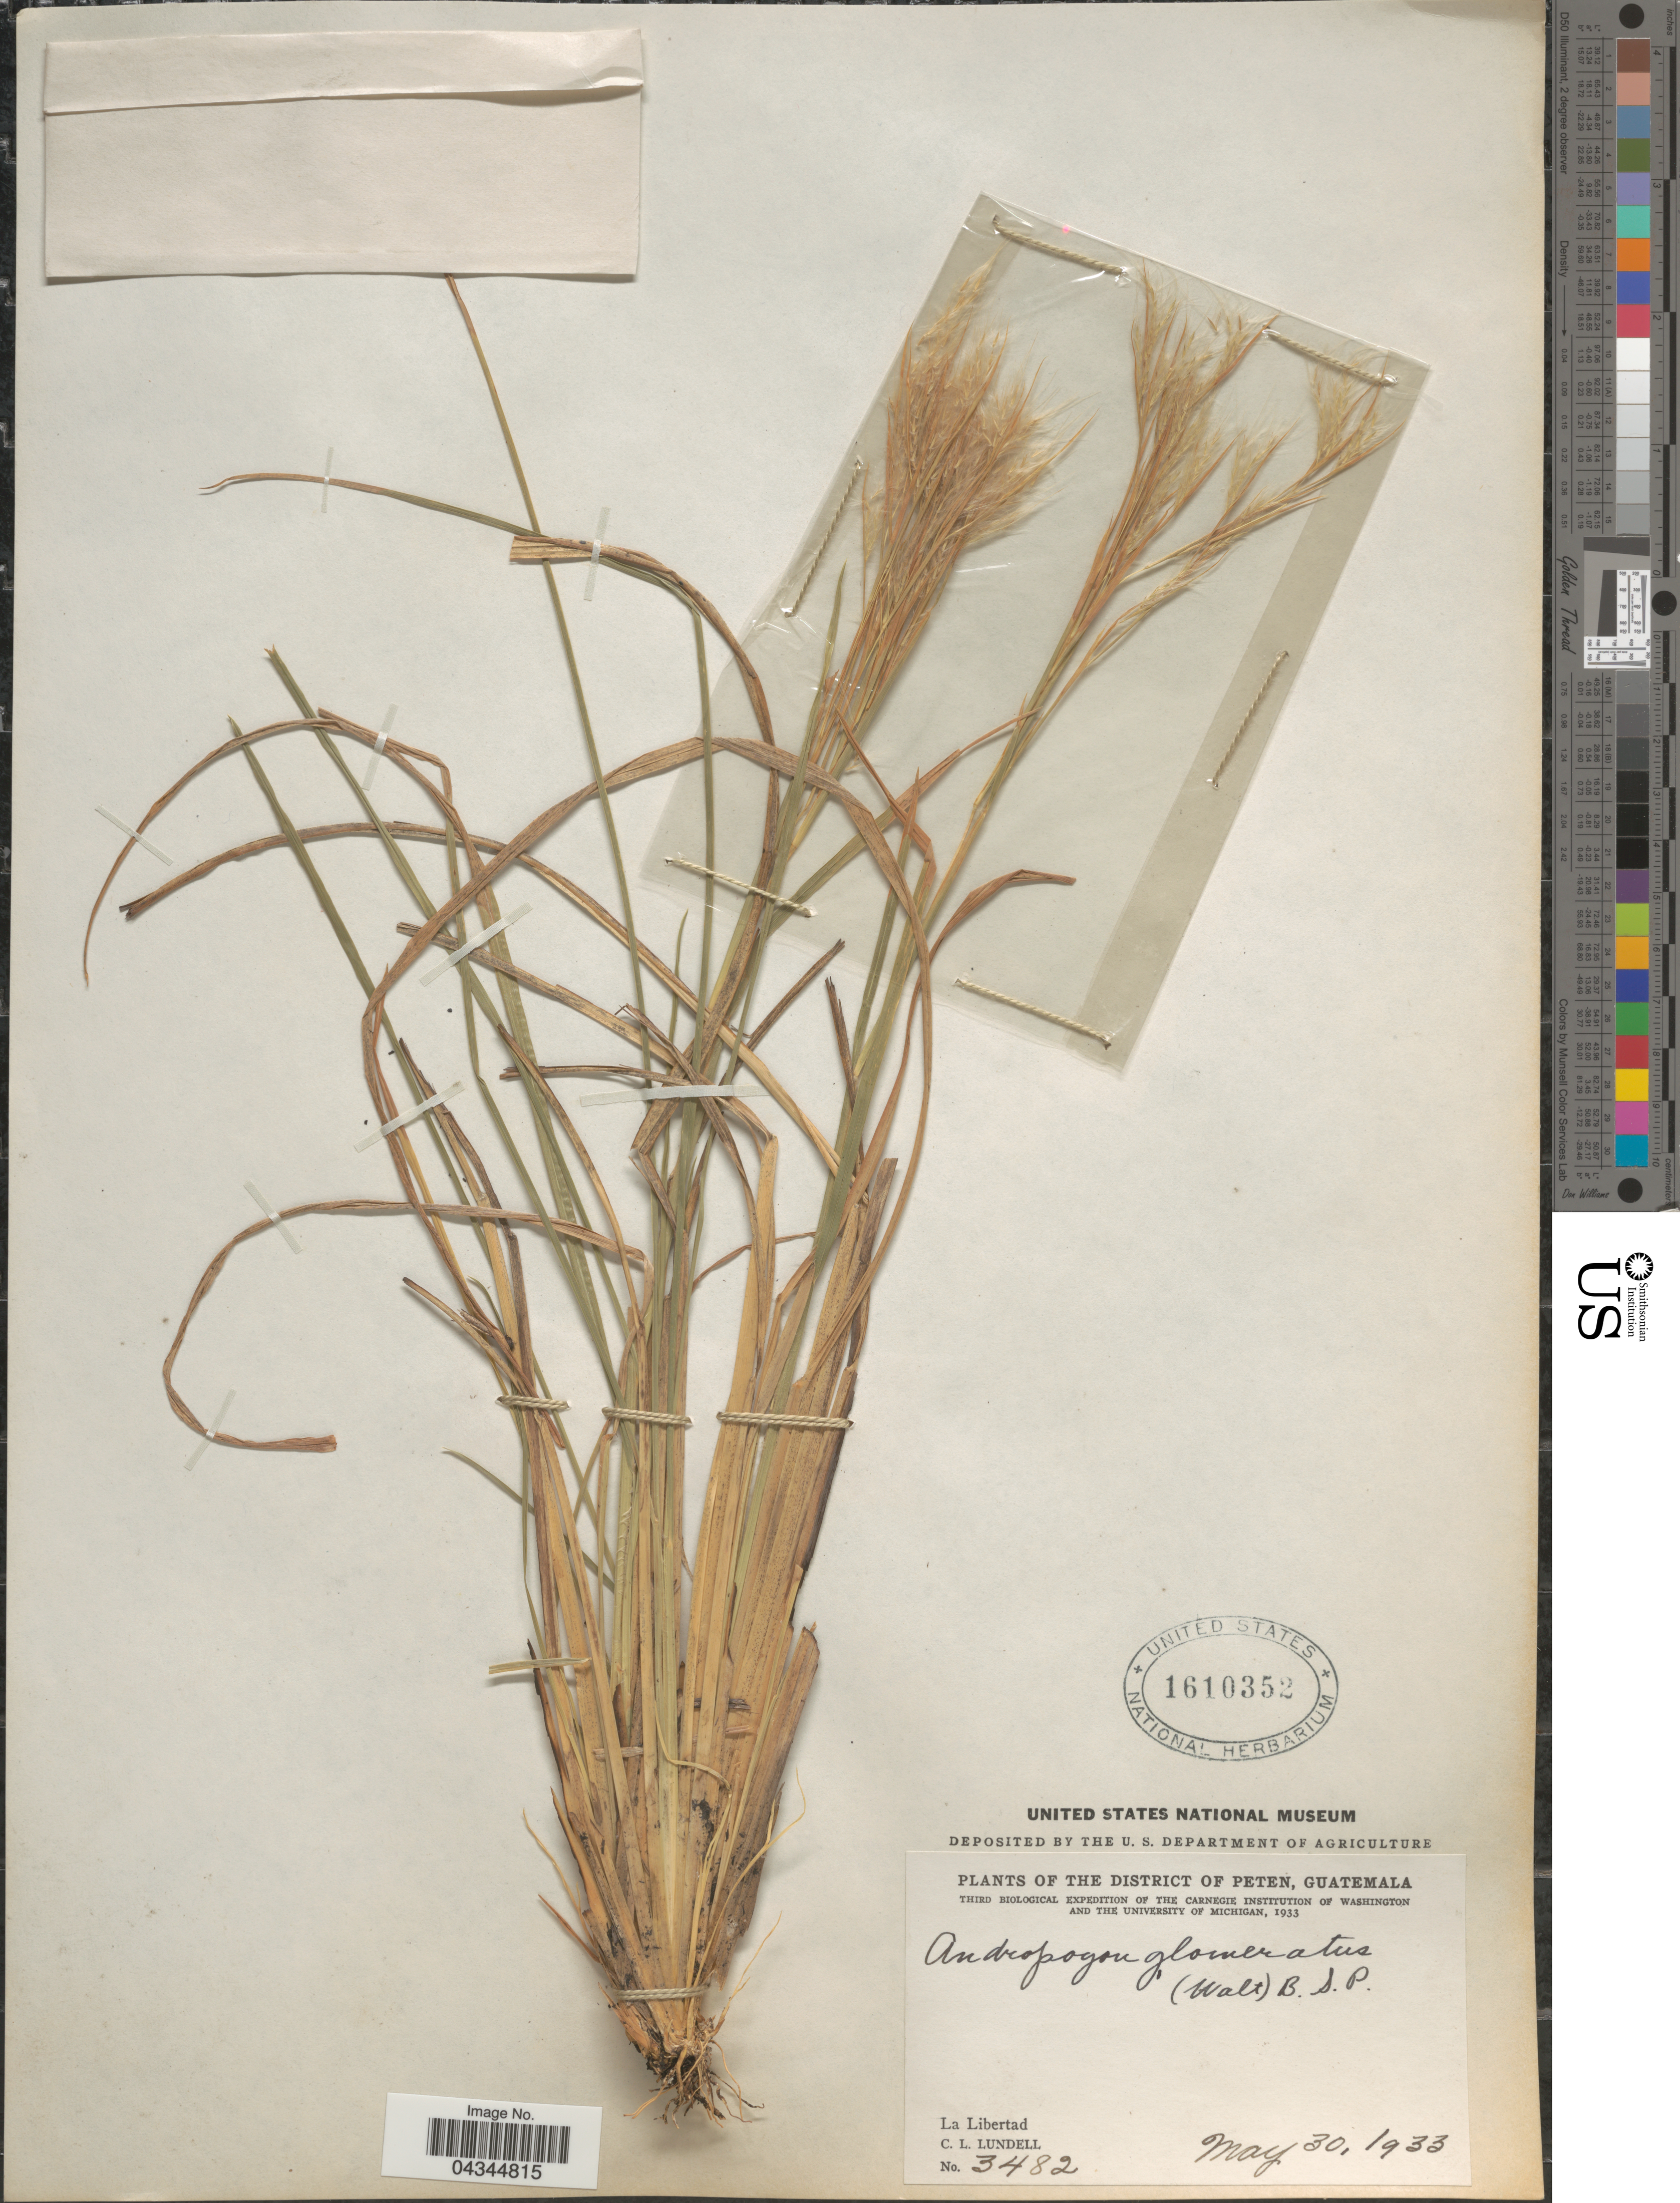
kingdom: Plantae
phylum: Tracheophyta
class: Liliopsida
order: Poales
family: Poaceae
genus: Andropogon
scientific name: Andropogon glomeratus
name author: (Walter) Britton et al.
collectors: C. L. Lundell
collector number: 3482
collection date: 1933-05-30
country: Guatemala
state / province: El Peten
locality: District of Peten. Third Biological Expedition of the Carnegie Institution of Washington and the University of Michigan, 1933. La Libertad.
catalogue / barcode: US 1610352